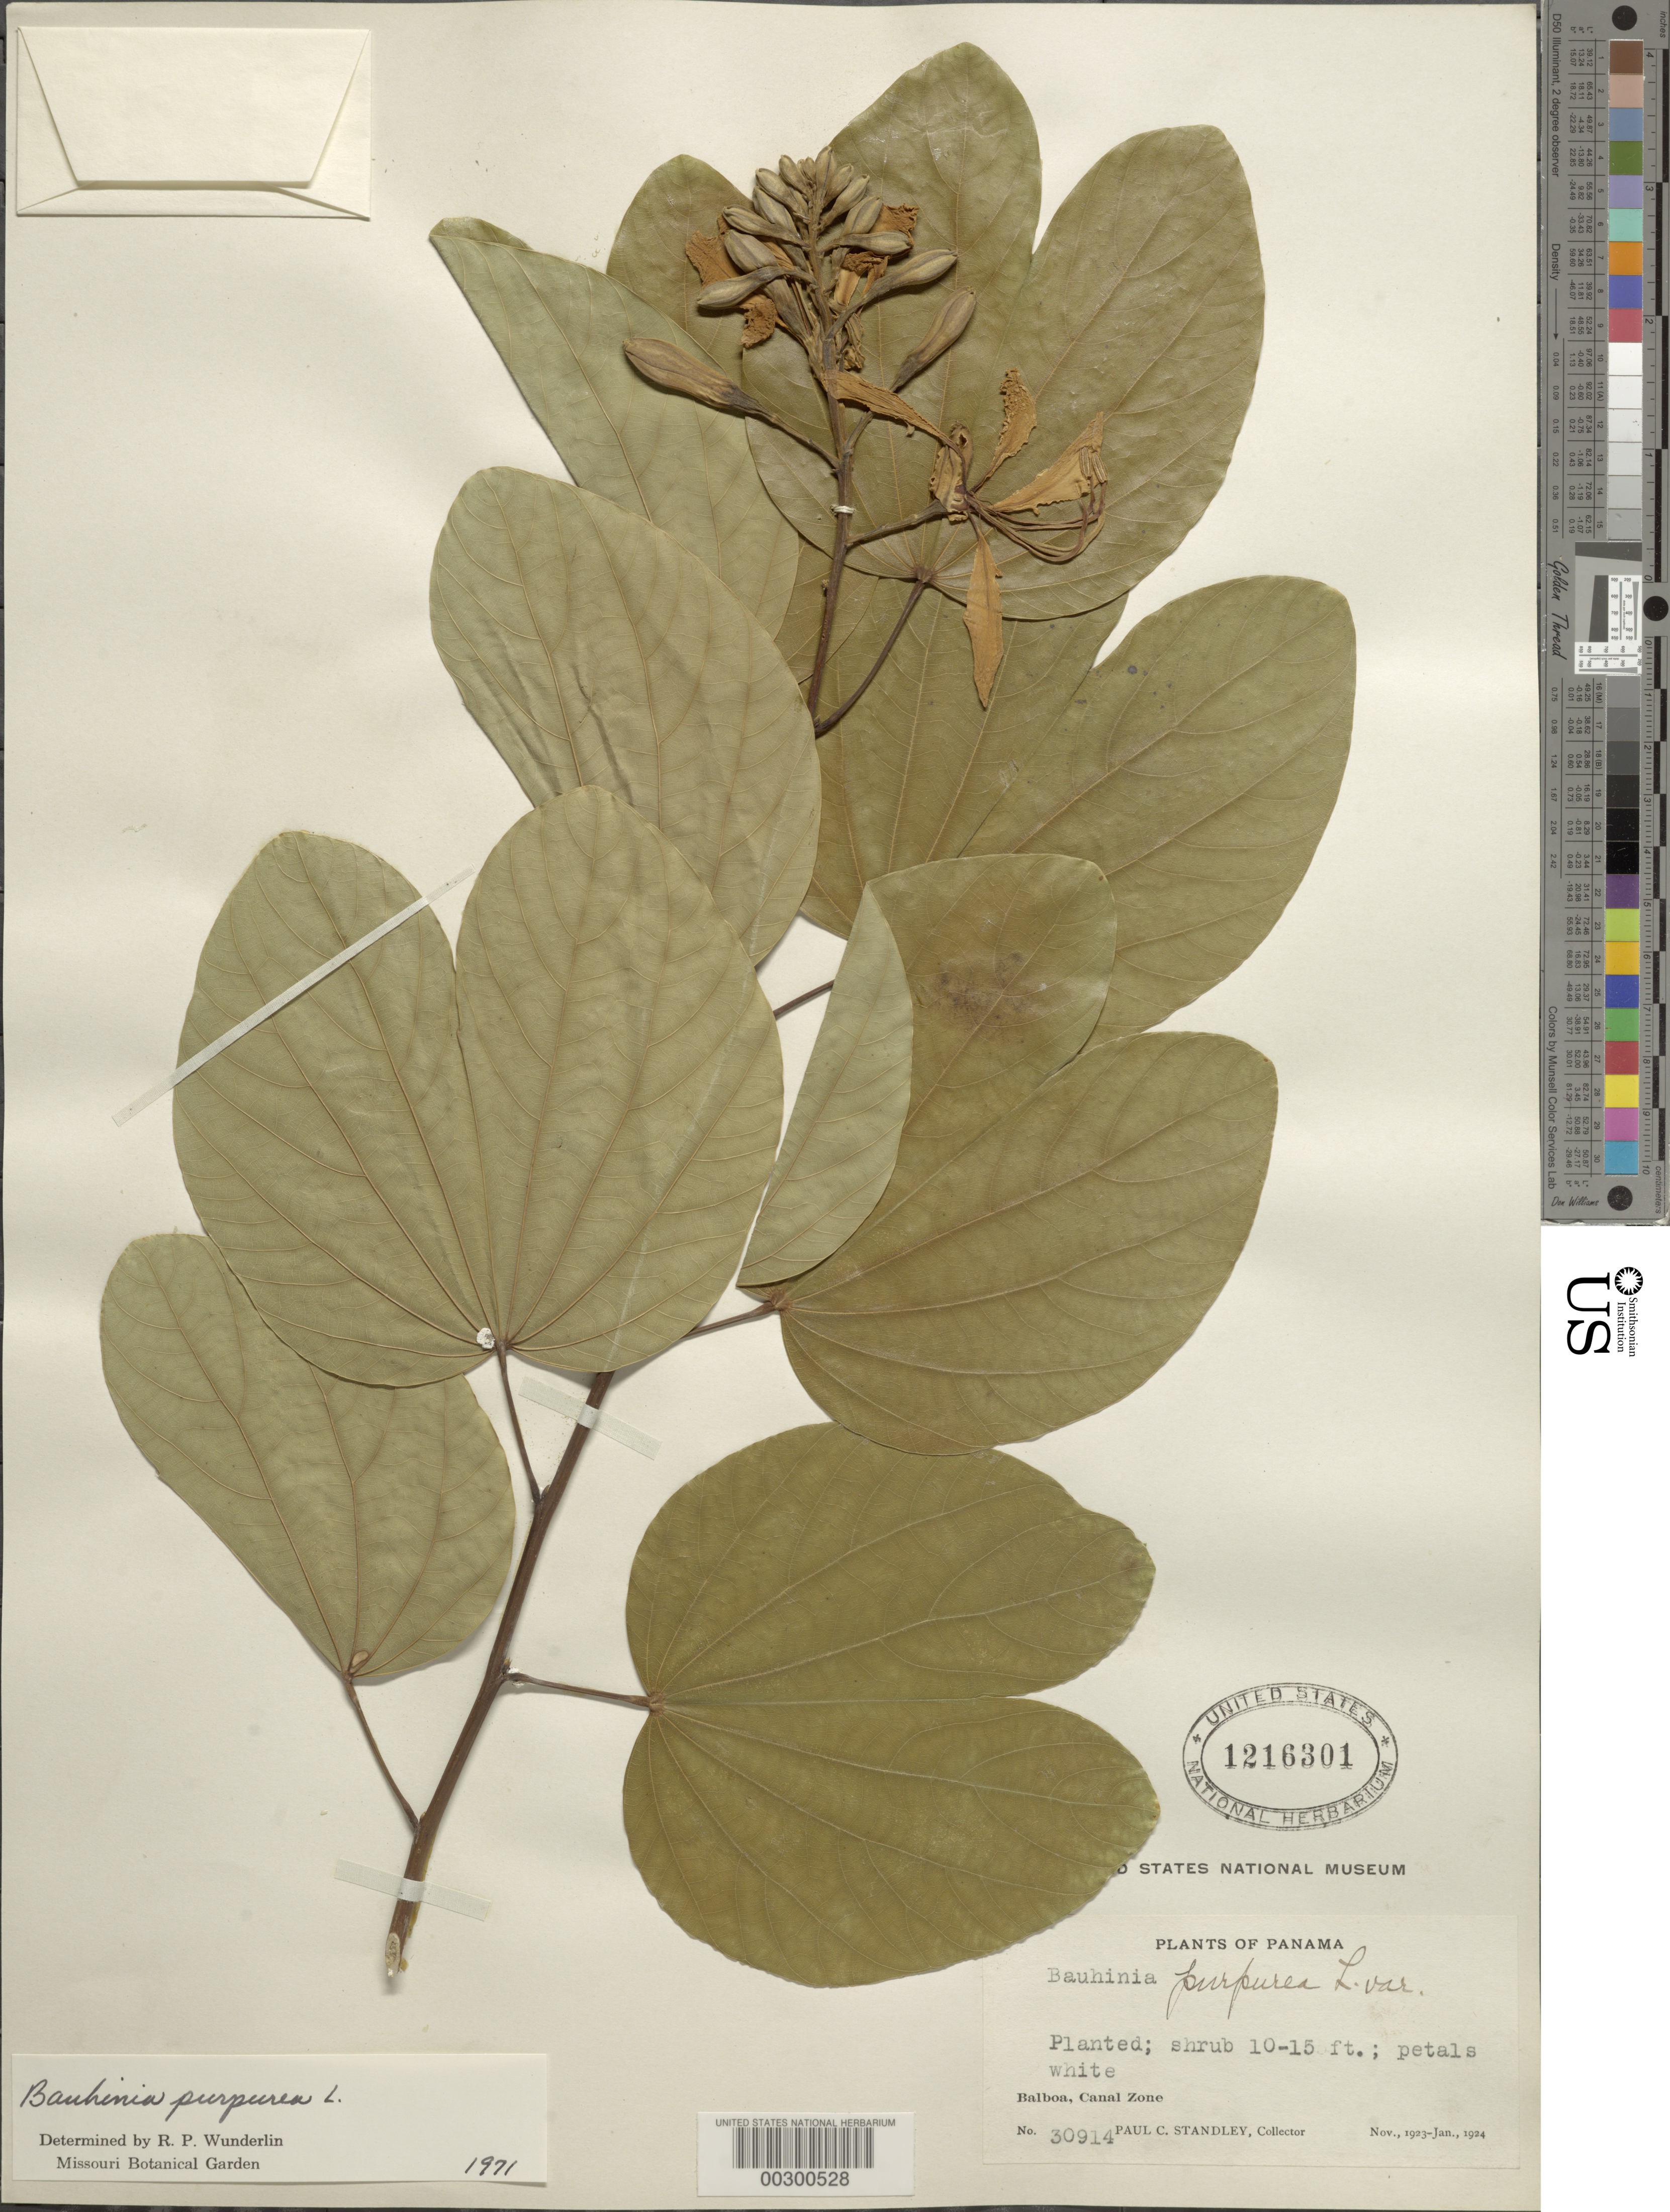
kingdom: Plantae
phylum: Tracheophyta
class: Magnoliopsida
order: Fabales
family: Fabaceae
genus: Bauhinia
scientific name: Bauhinia purpurea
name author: L.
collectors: P. C. Standley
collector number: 30914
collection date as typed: Nov 1923 to -- Jan 1924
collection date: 1923-11/1924-01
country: Panama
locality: Balboa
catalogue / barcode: US 1216301